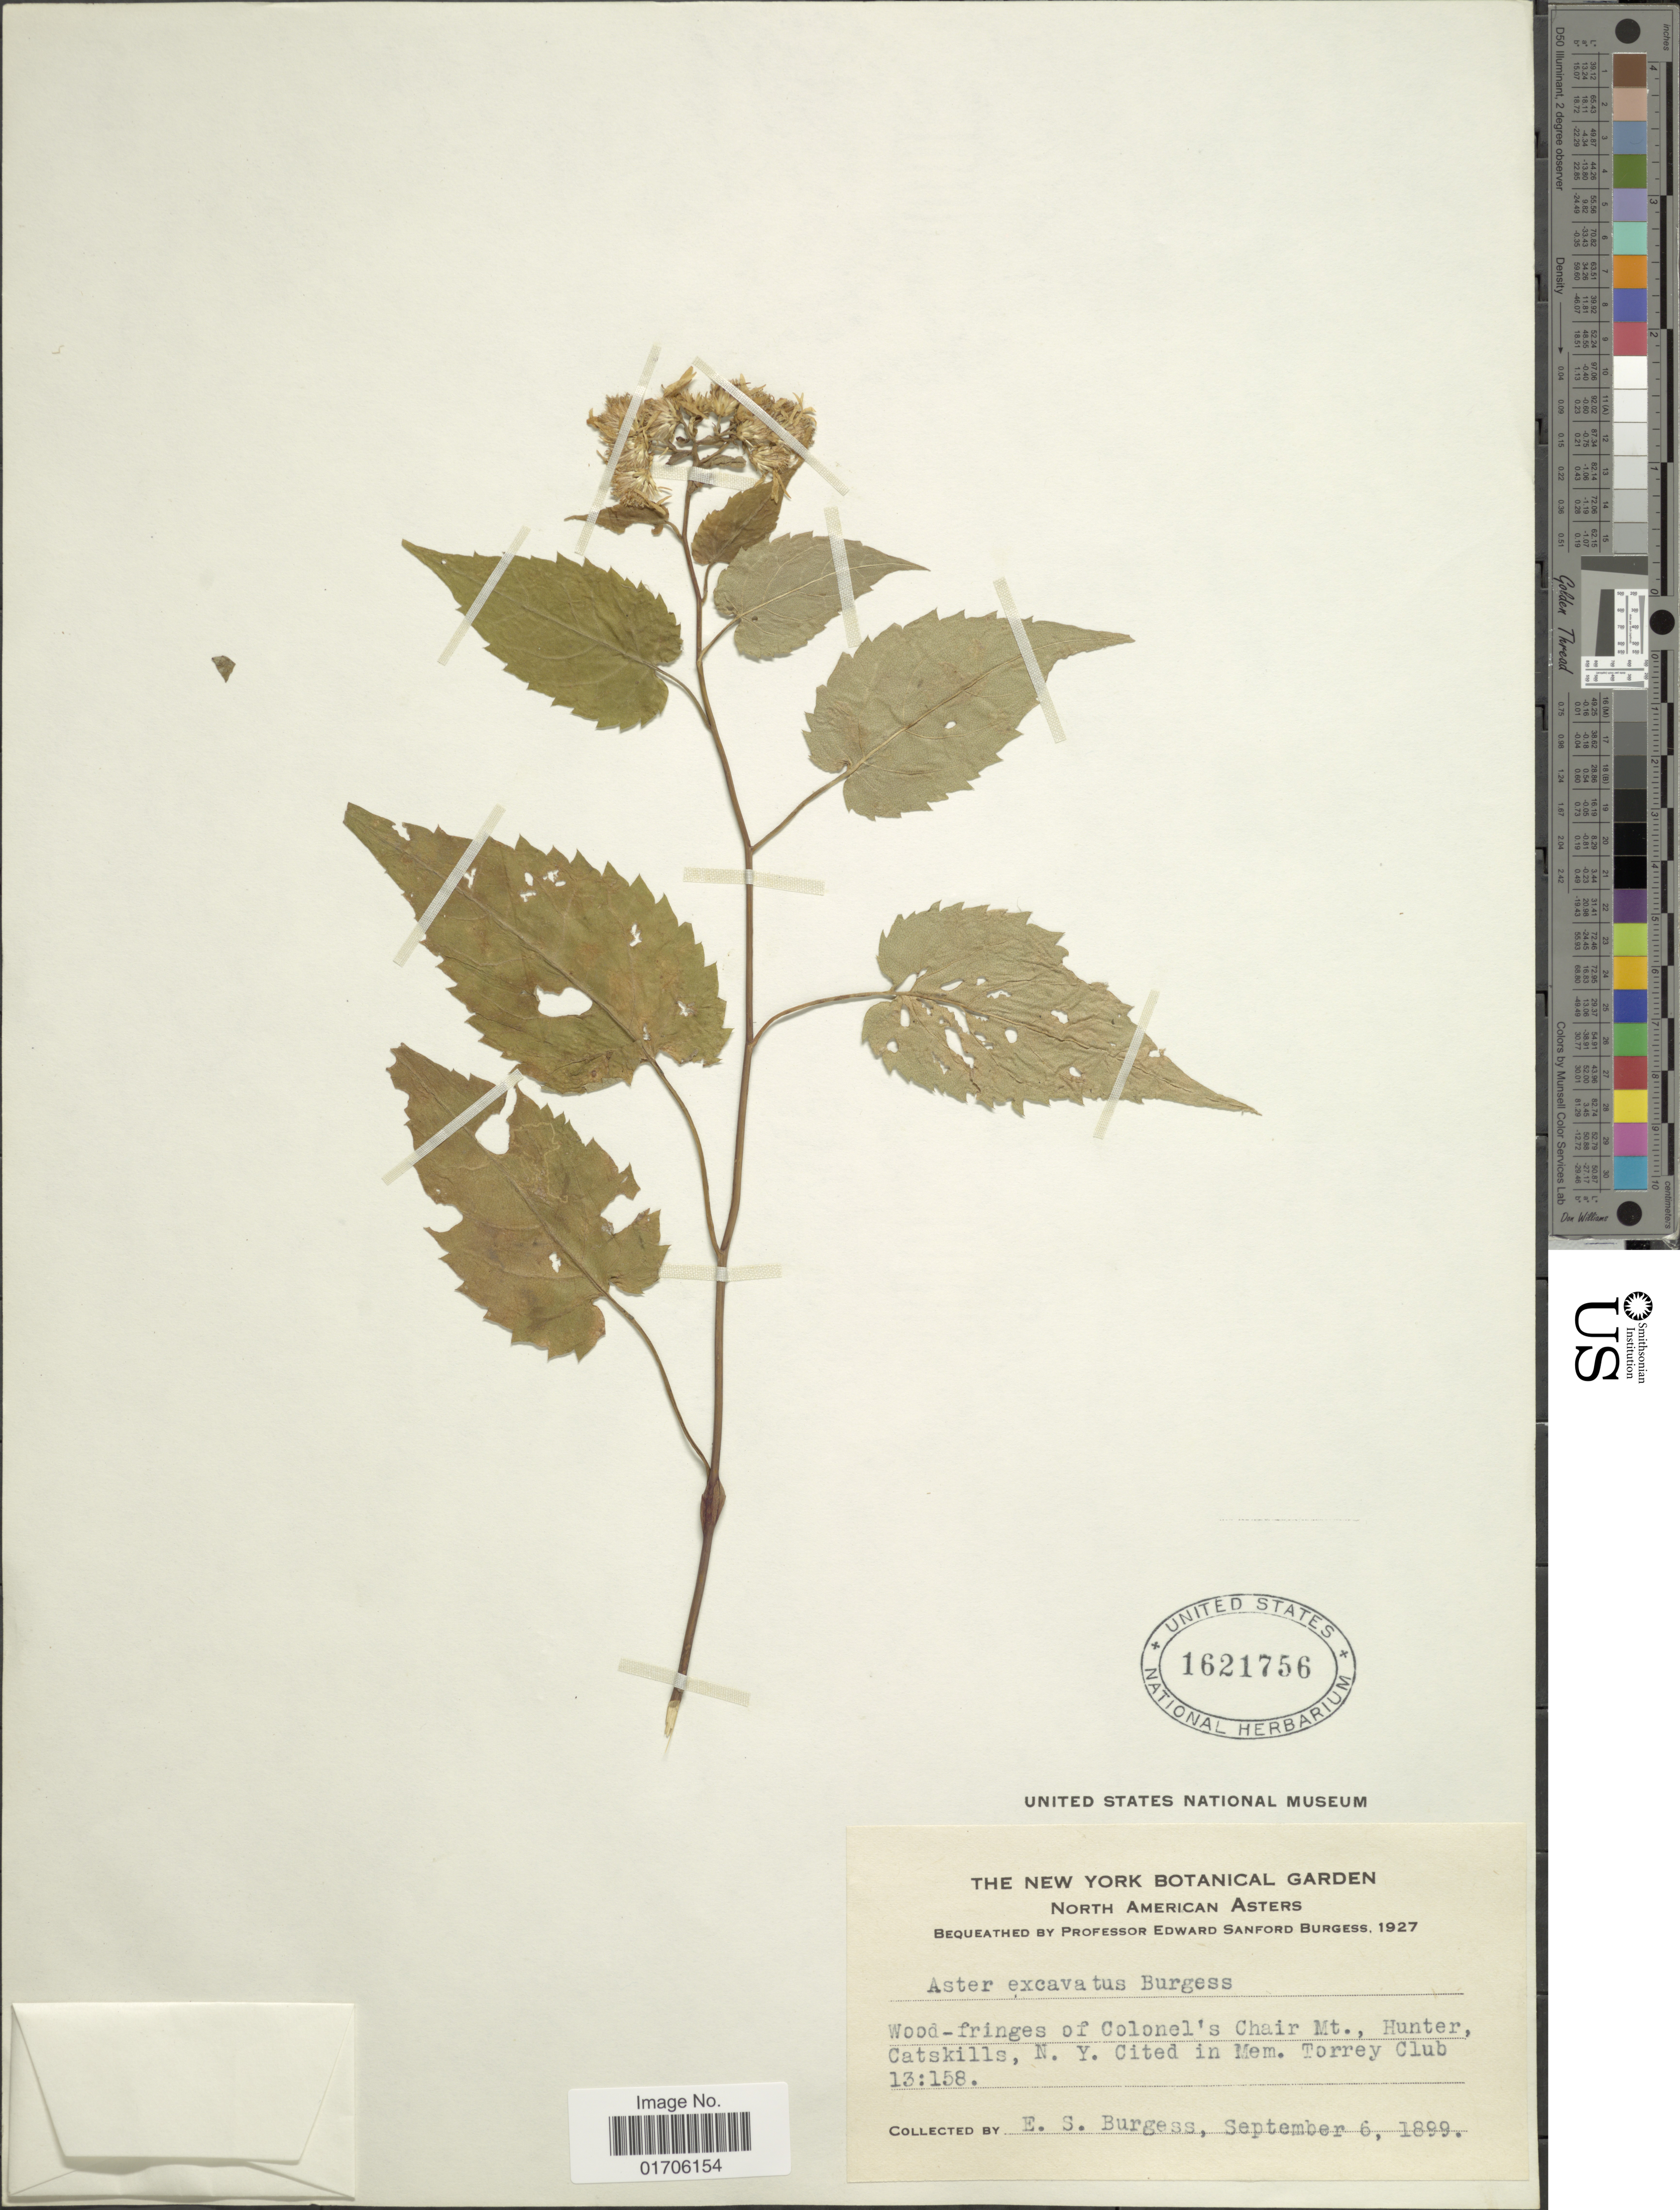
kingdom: Plantae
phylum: Tracheophyta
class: Magnoliopsida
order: Asterales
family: Asteraceae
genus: Eurybia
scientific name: Eurybia divaricata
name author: (L.) G.L. Nesom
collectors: E. Burgess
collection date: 1899-09-06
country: United States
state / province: New York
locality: Wood-fringes of Colonel's Chair Mt., Hunter, Catskills, N.Y.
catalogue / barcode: US 1621756